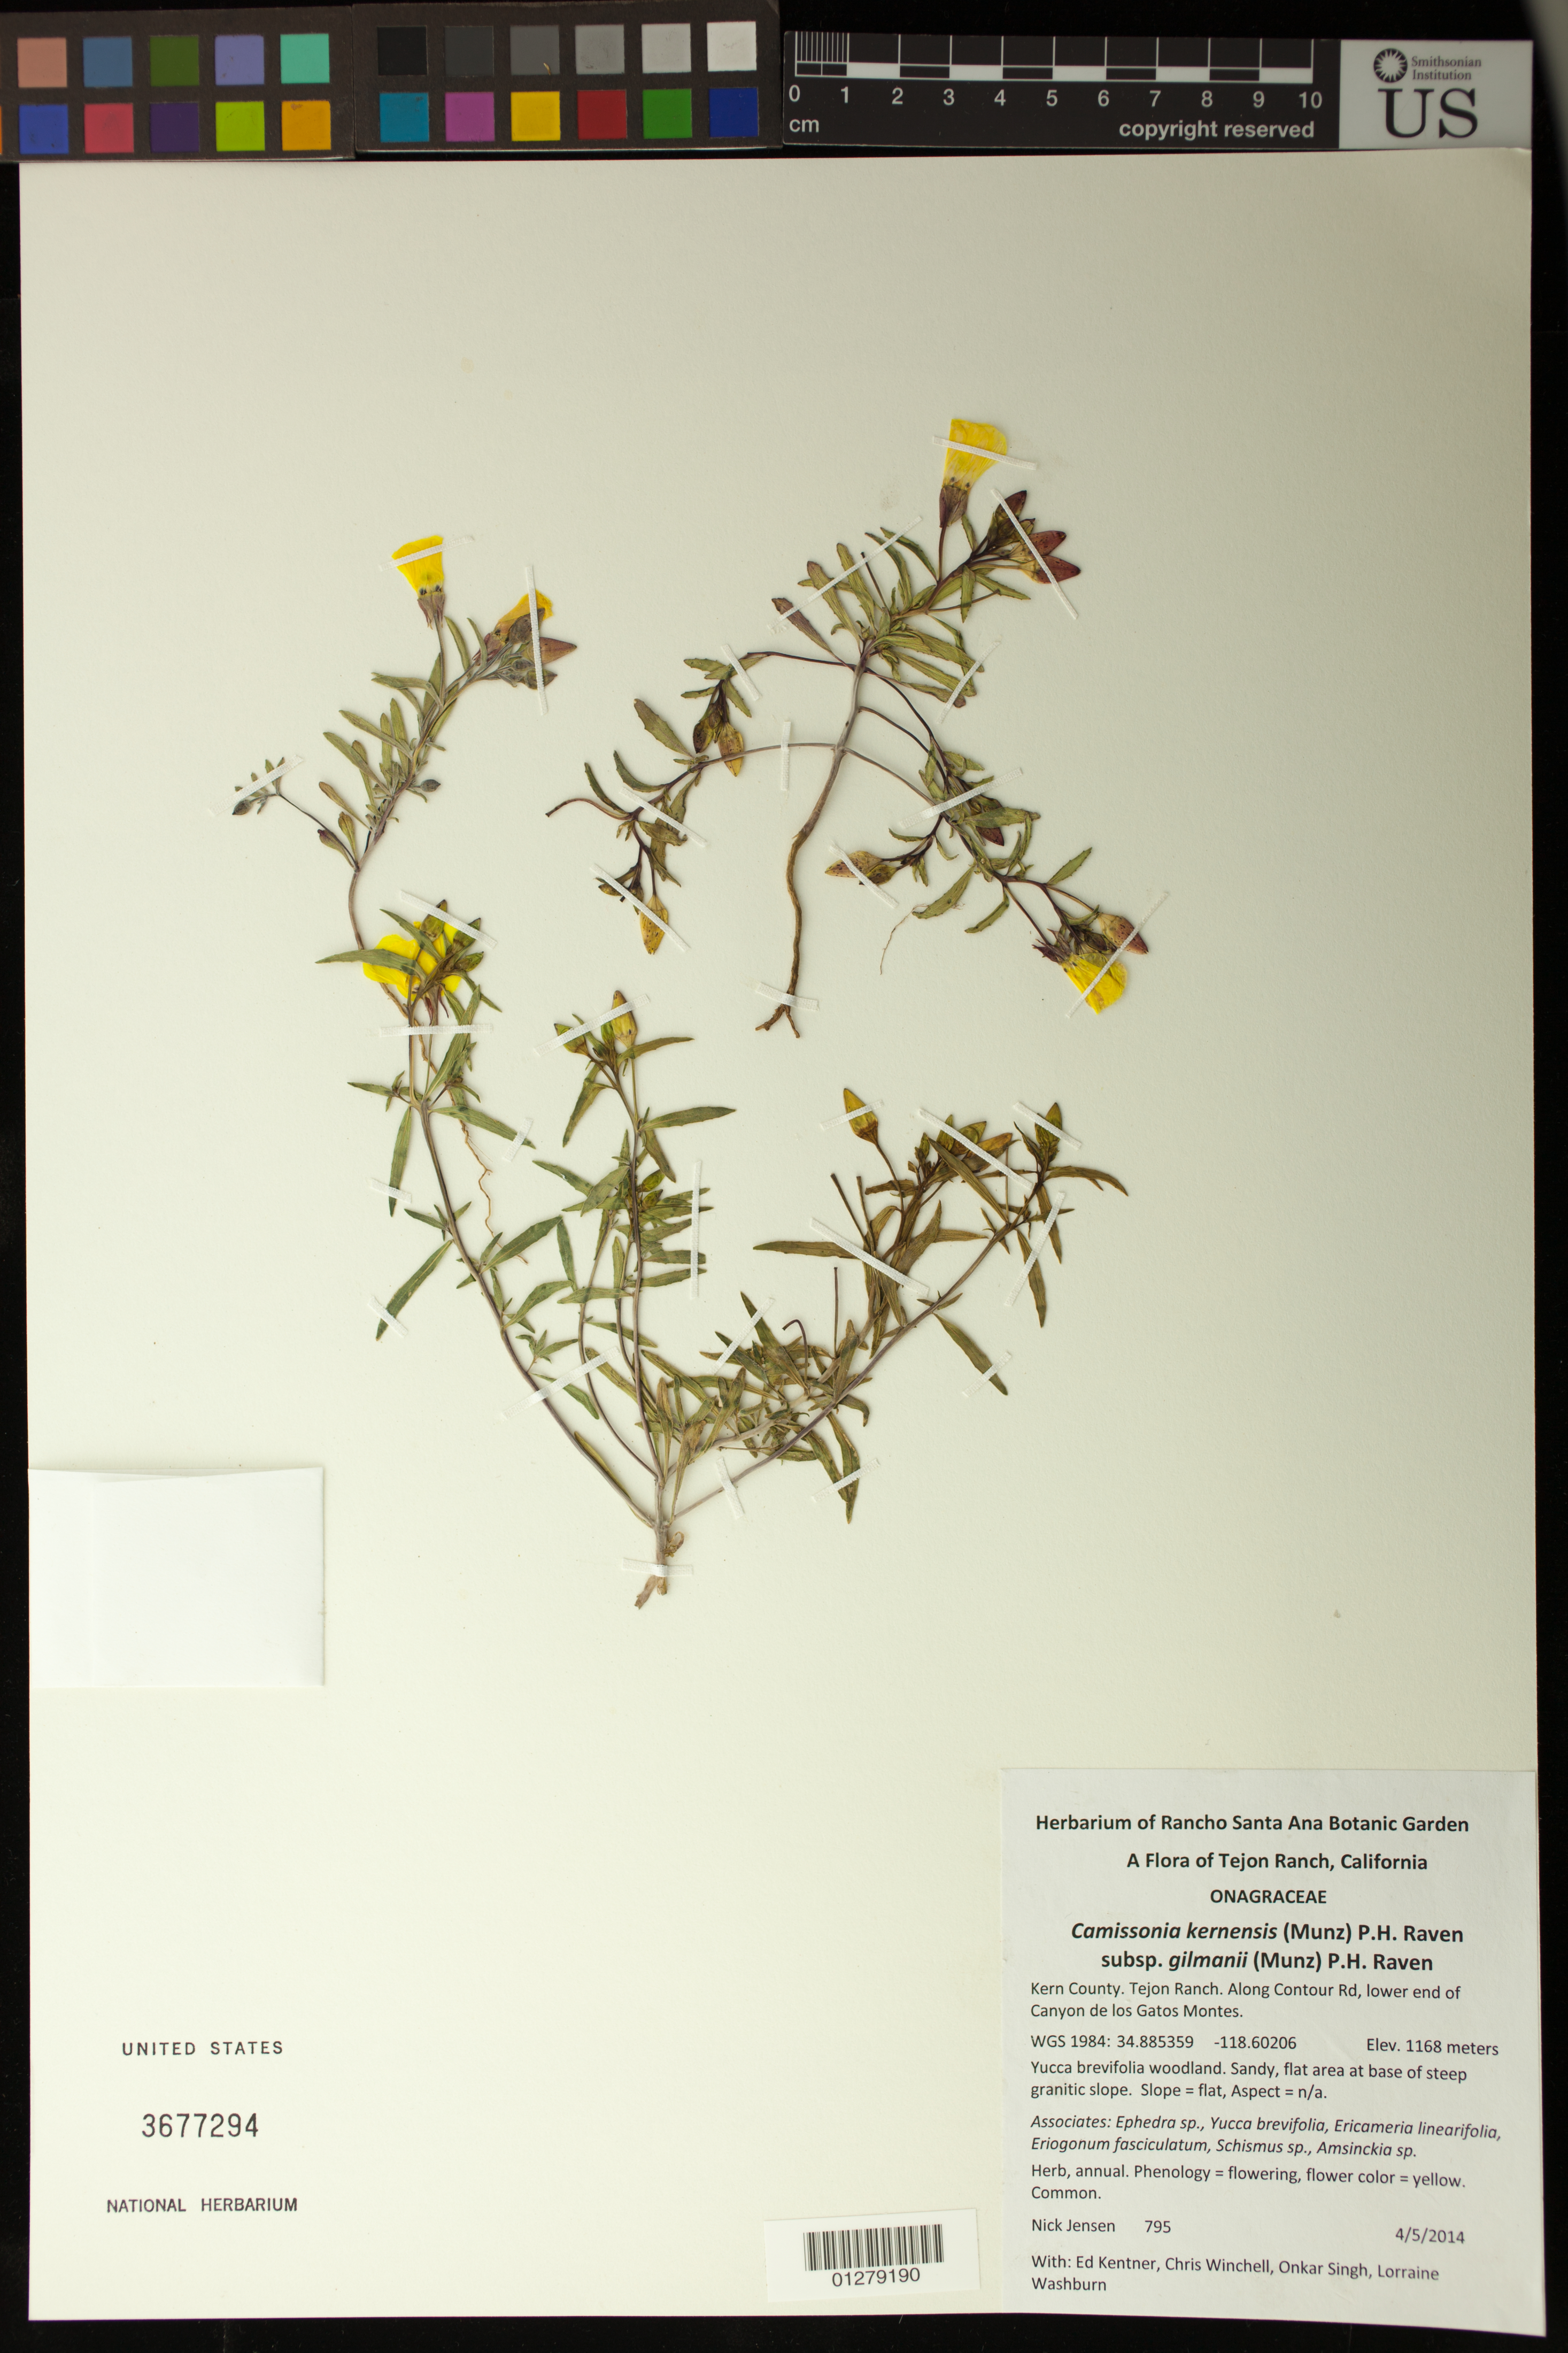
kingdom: Plantae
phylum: Tracheophyta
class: Magnoliopsida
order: Myrtales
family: Onagraceae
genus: Camissonia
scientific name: Camissonia kernensis subsp. gilmanii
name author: (Munz) P.H. Raven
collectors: N. Jensen, E. Kentner, C. Winchell, O. Singh & L. Washburn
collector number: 795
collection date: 2014-04-05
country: United States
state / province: California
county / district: Kern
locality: Tejon Ranch, along Contour Rd., lower end of Canyon de los Gatos Montes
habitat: Yucca brevifolia woodland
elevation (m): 1168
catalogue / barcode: US 3677294